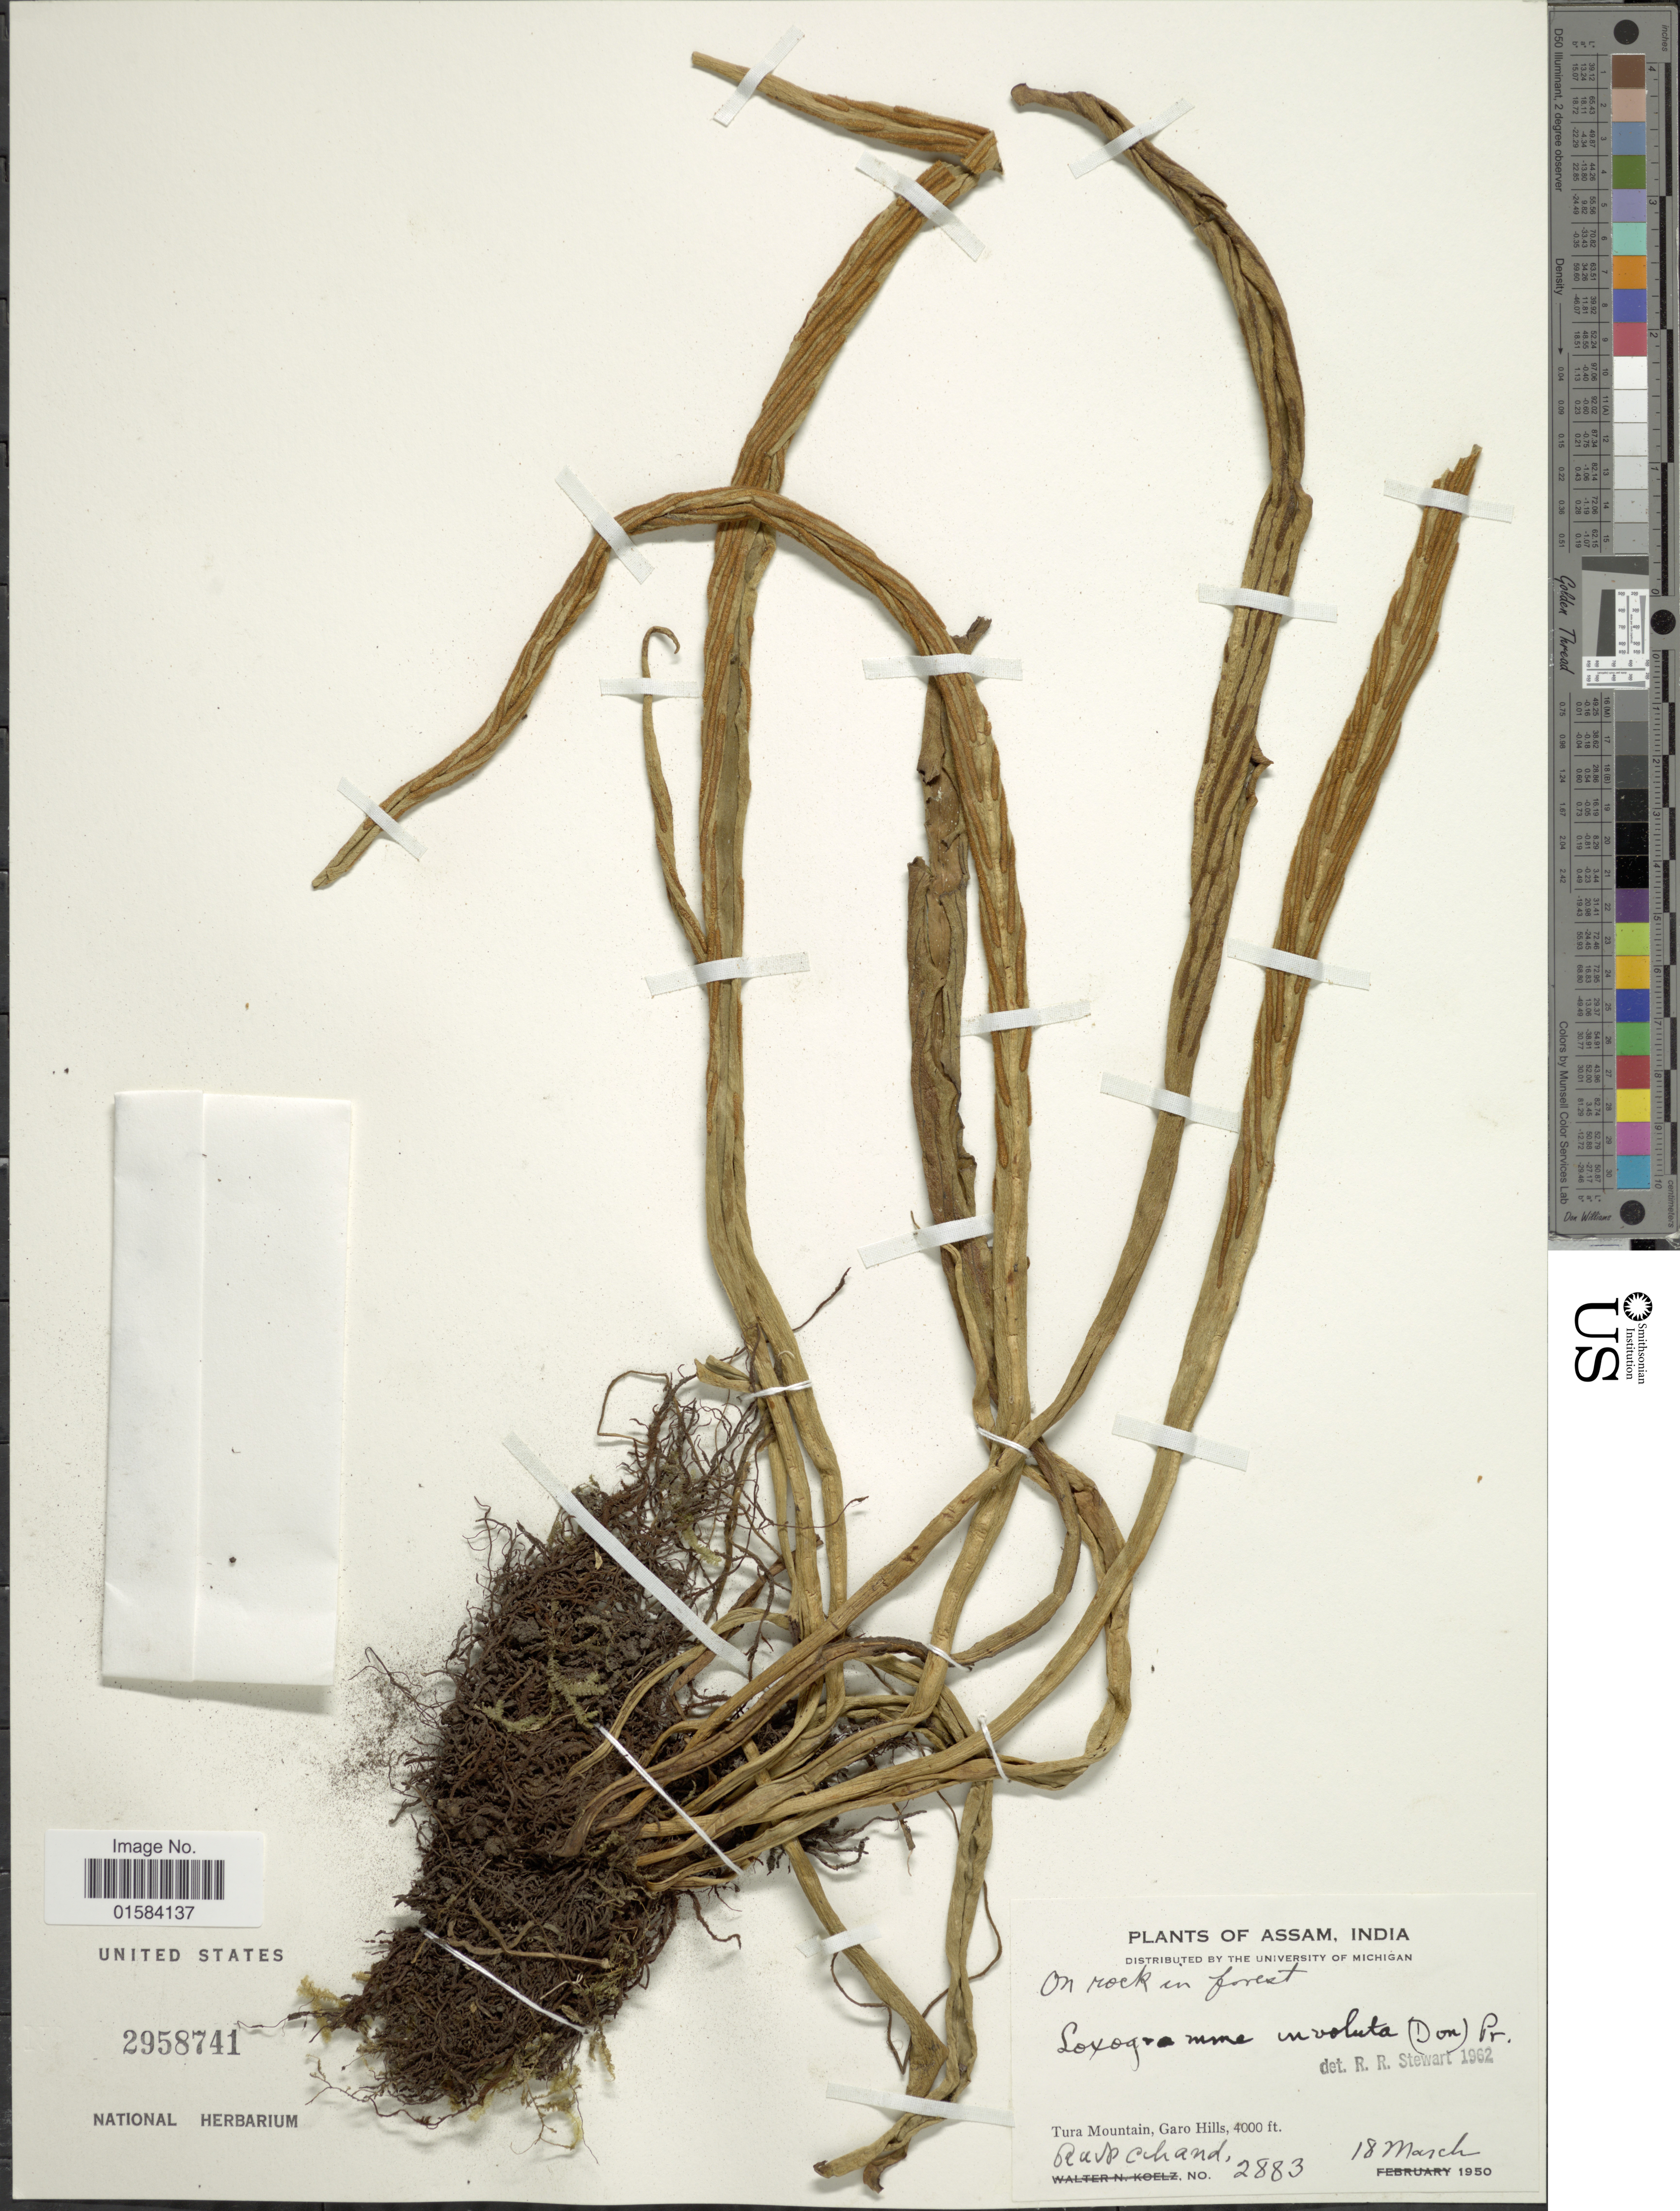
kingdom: Plantae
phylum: Tracheophyta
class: Polypodiopsida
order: Polypodiales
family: Polypodiaceae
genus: Loxogramme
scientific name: Loxogramme involuta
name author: (D. Don) C. Presl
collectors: R. Chand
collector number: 2883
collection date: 1950-03-18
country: India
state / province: Meghalaya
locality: Tura Mountain, Garo Hills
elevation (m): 1219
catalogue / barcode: US 2958741